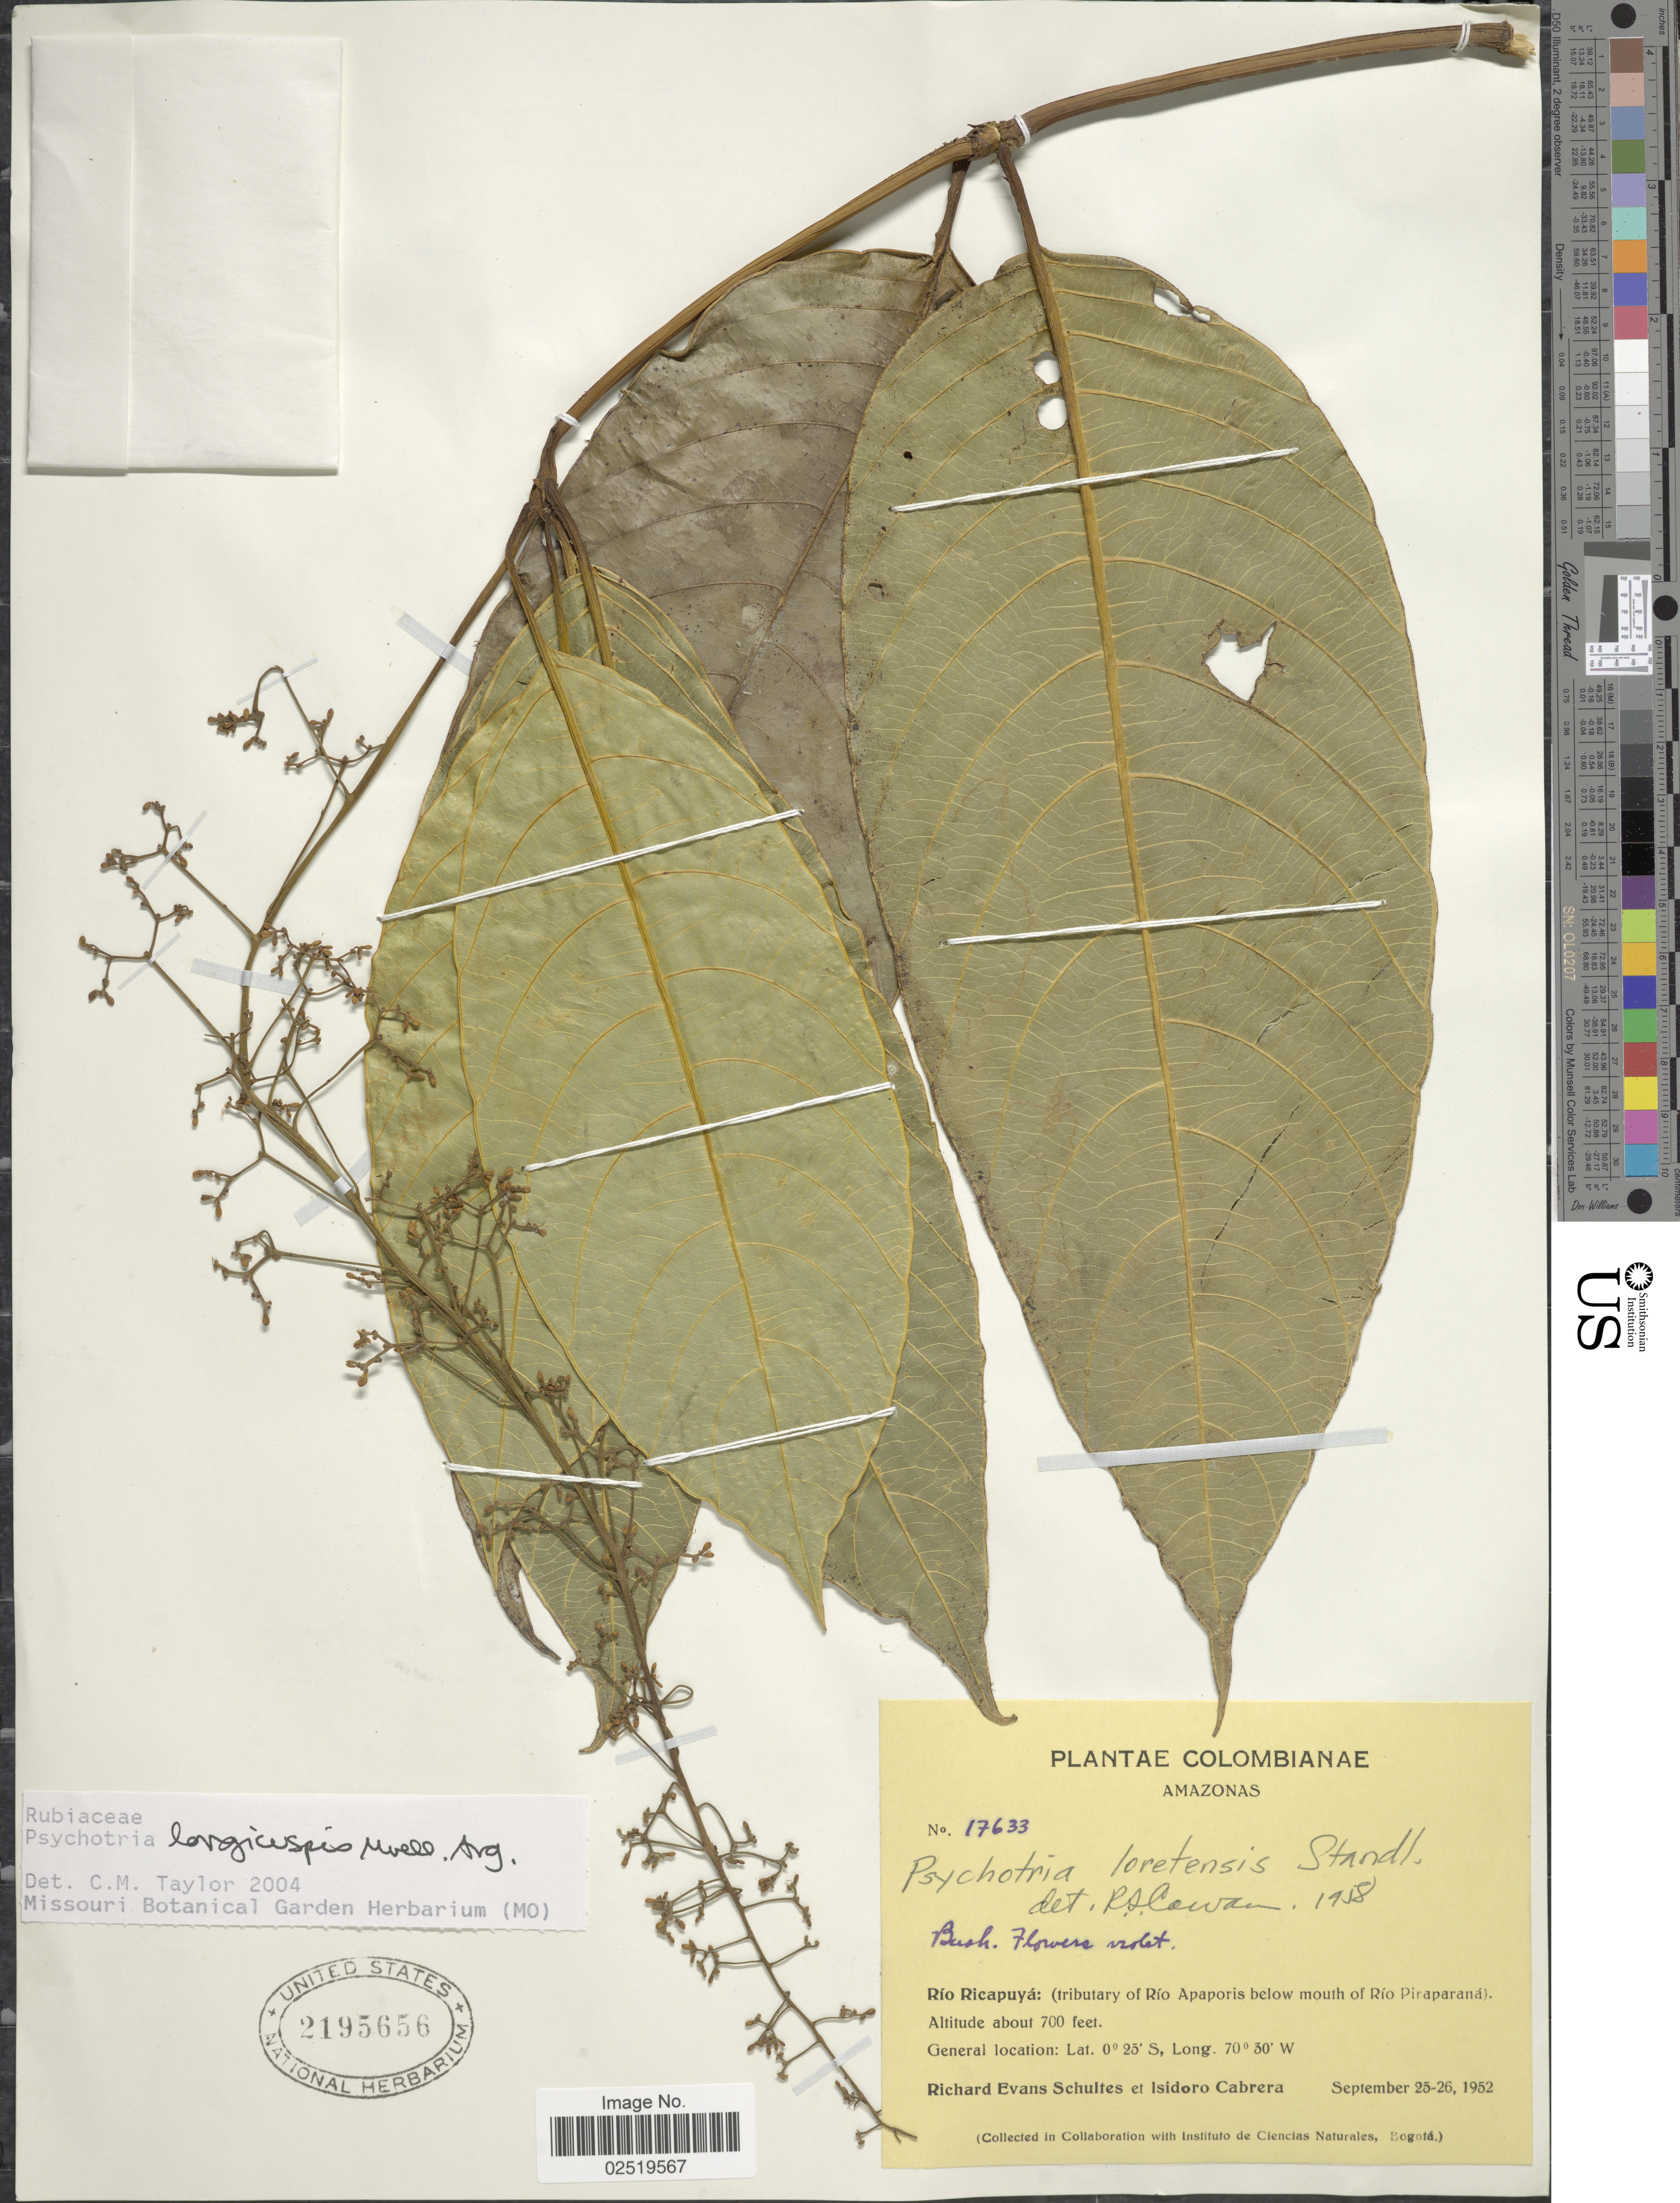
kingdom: Plantae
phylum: Tracheophyta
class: Magnoliopsida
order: Gentianales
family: Rubiaceae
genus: Psychotria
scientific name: Psychotria longicuspis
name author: Müll. Arg.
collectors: R. E. Schultes & I. Cabrera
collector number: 17633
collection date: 1952-09-25/1952-09-26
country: Colombia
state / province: Amazônas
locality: Rio Ricapuya: (tributary of rio Apaporis below mouth of Piraparana).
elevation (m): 213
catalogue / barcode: US 2195656